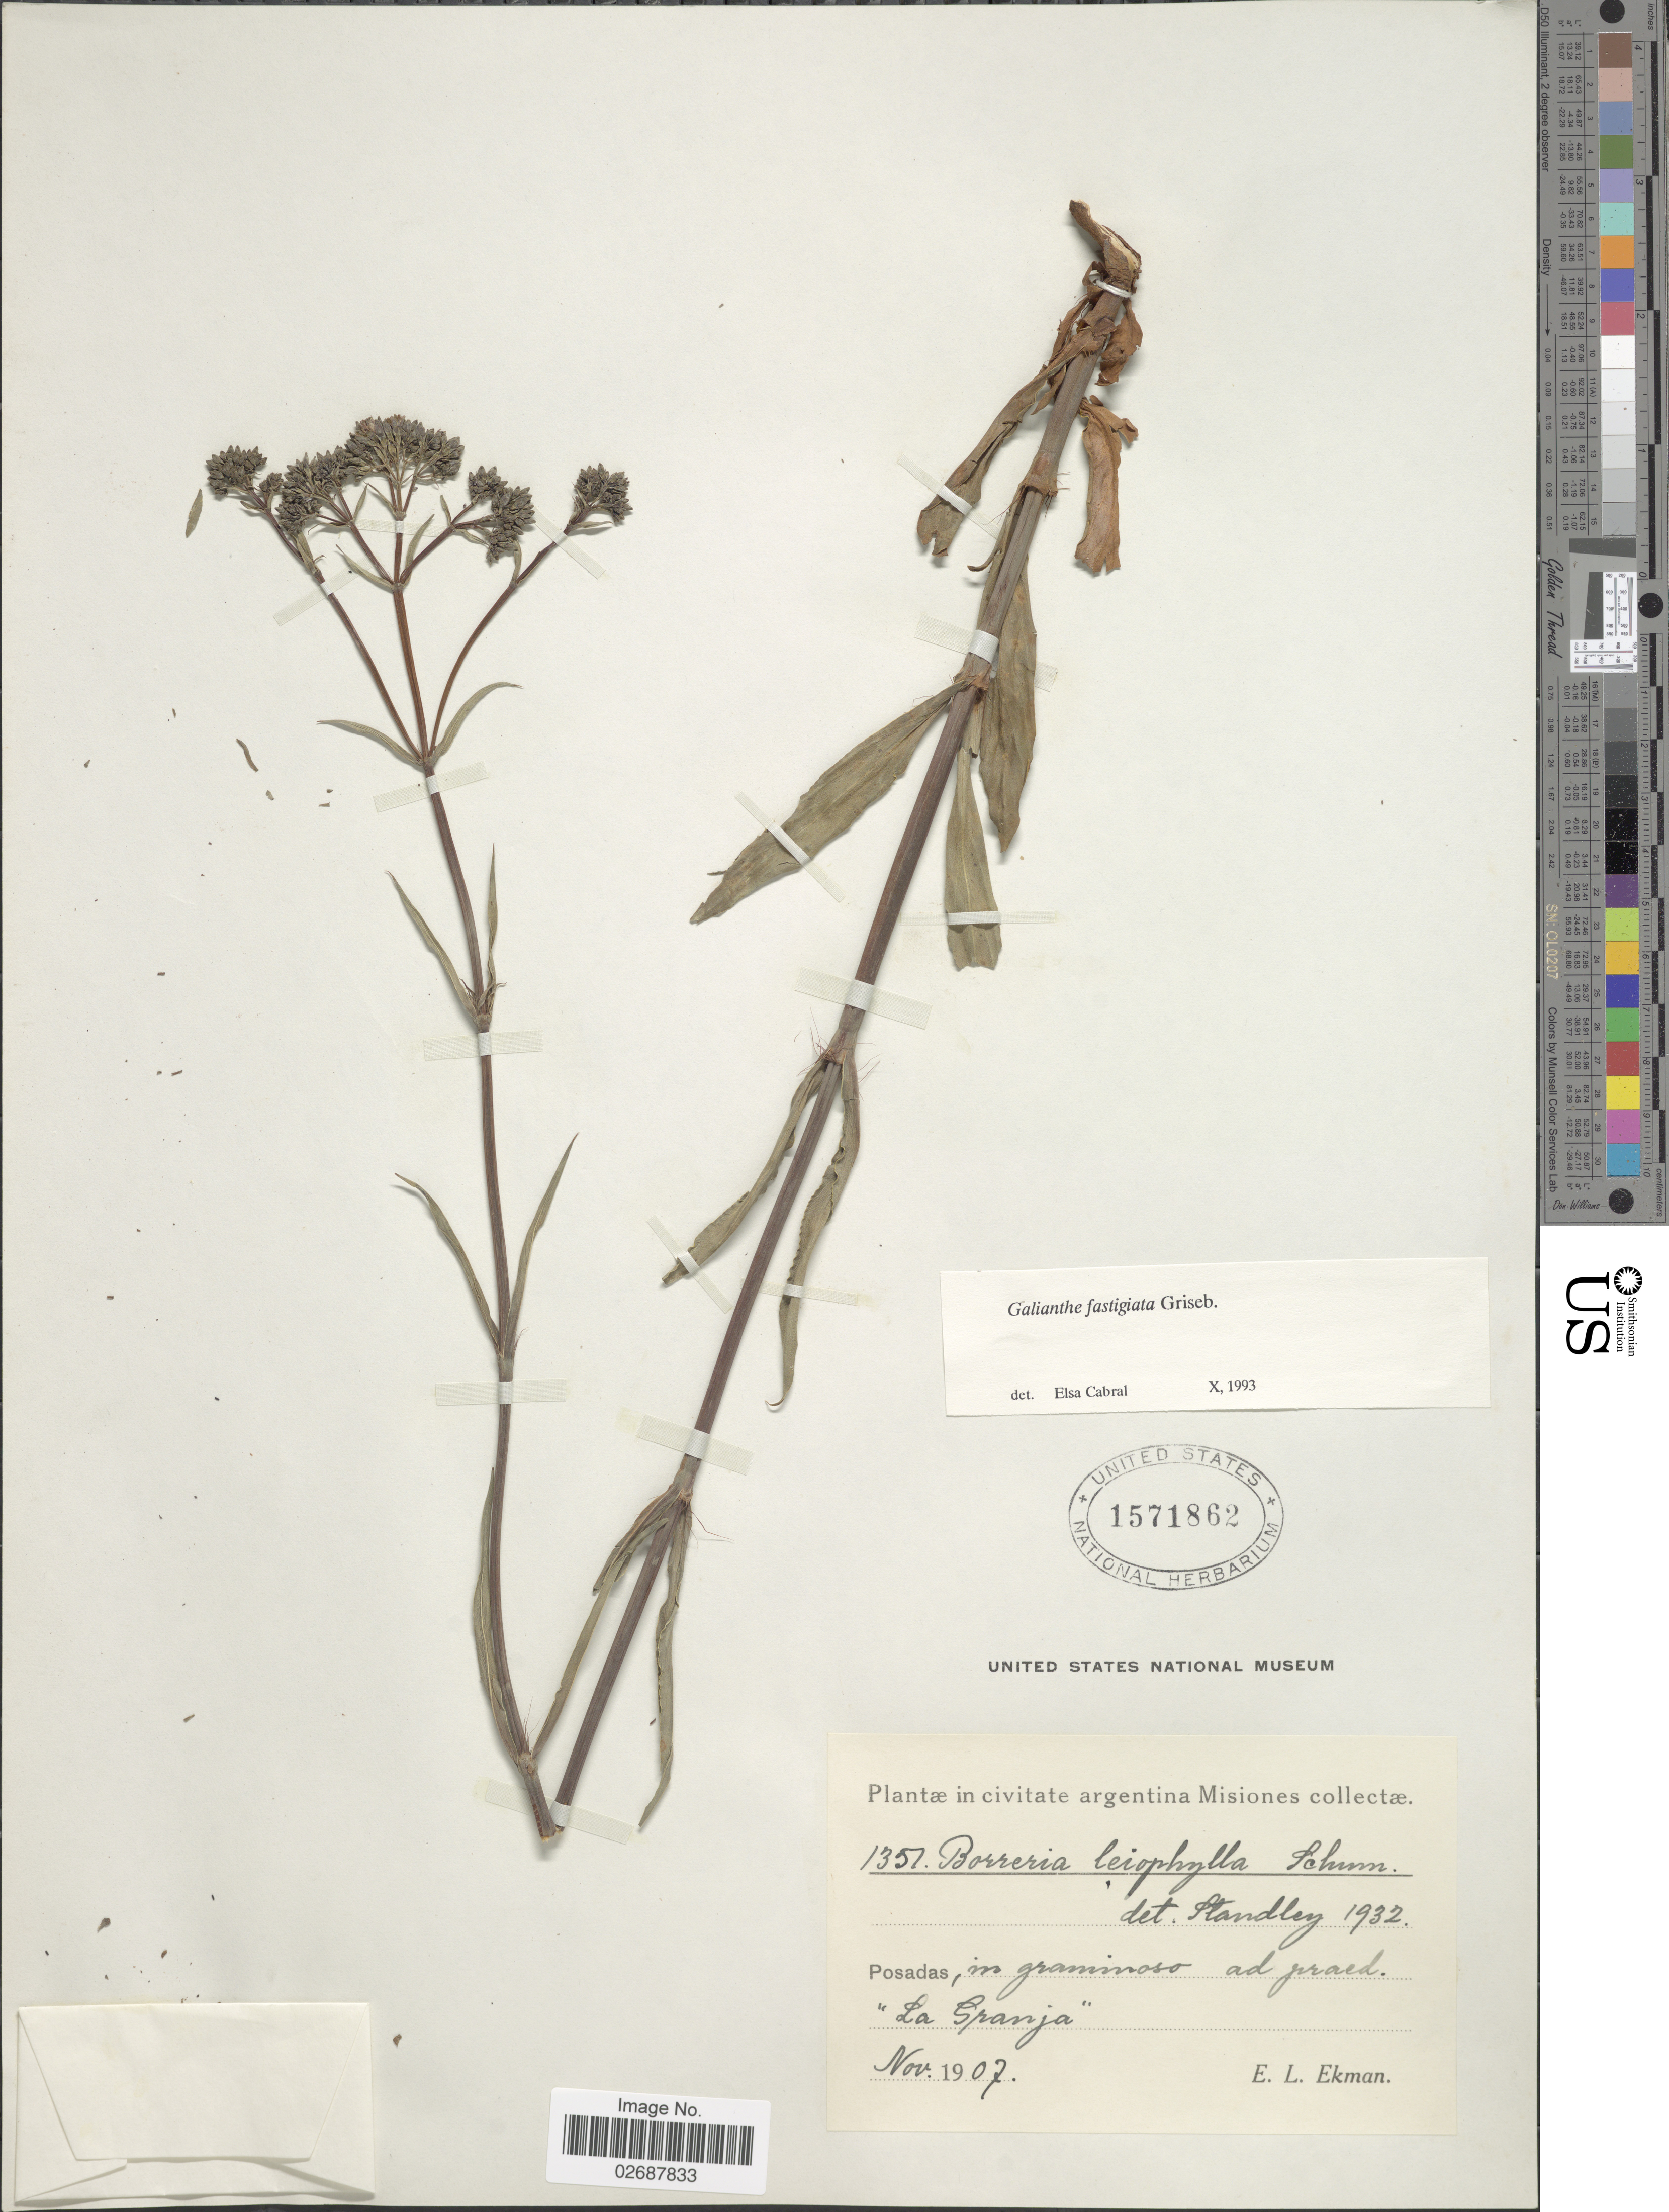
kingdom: Plantae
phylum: Tracheophyta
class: Magnoliopsida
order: Gentianales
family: Rubiaceae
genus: Galianthe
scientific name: Galianthe fastigiata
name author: Griseb.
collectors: E. L. Ekman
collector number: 1351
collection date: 1907-11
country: Argentina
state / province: Misiones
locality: Posadas, in graminoso ad praed "La Granja".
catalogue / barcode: US 1571862